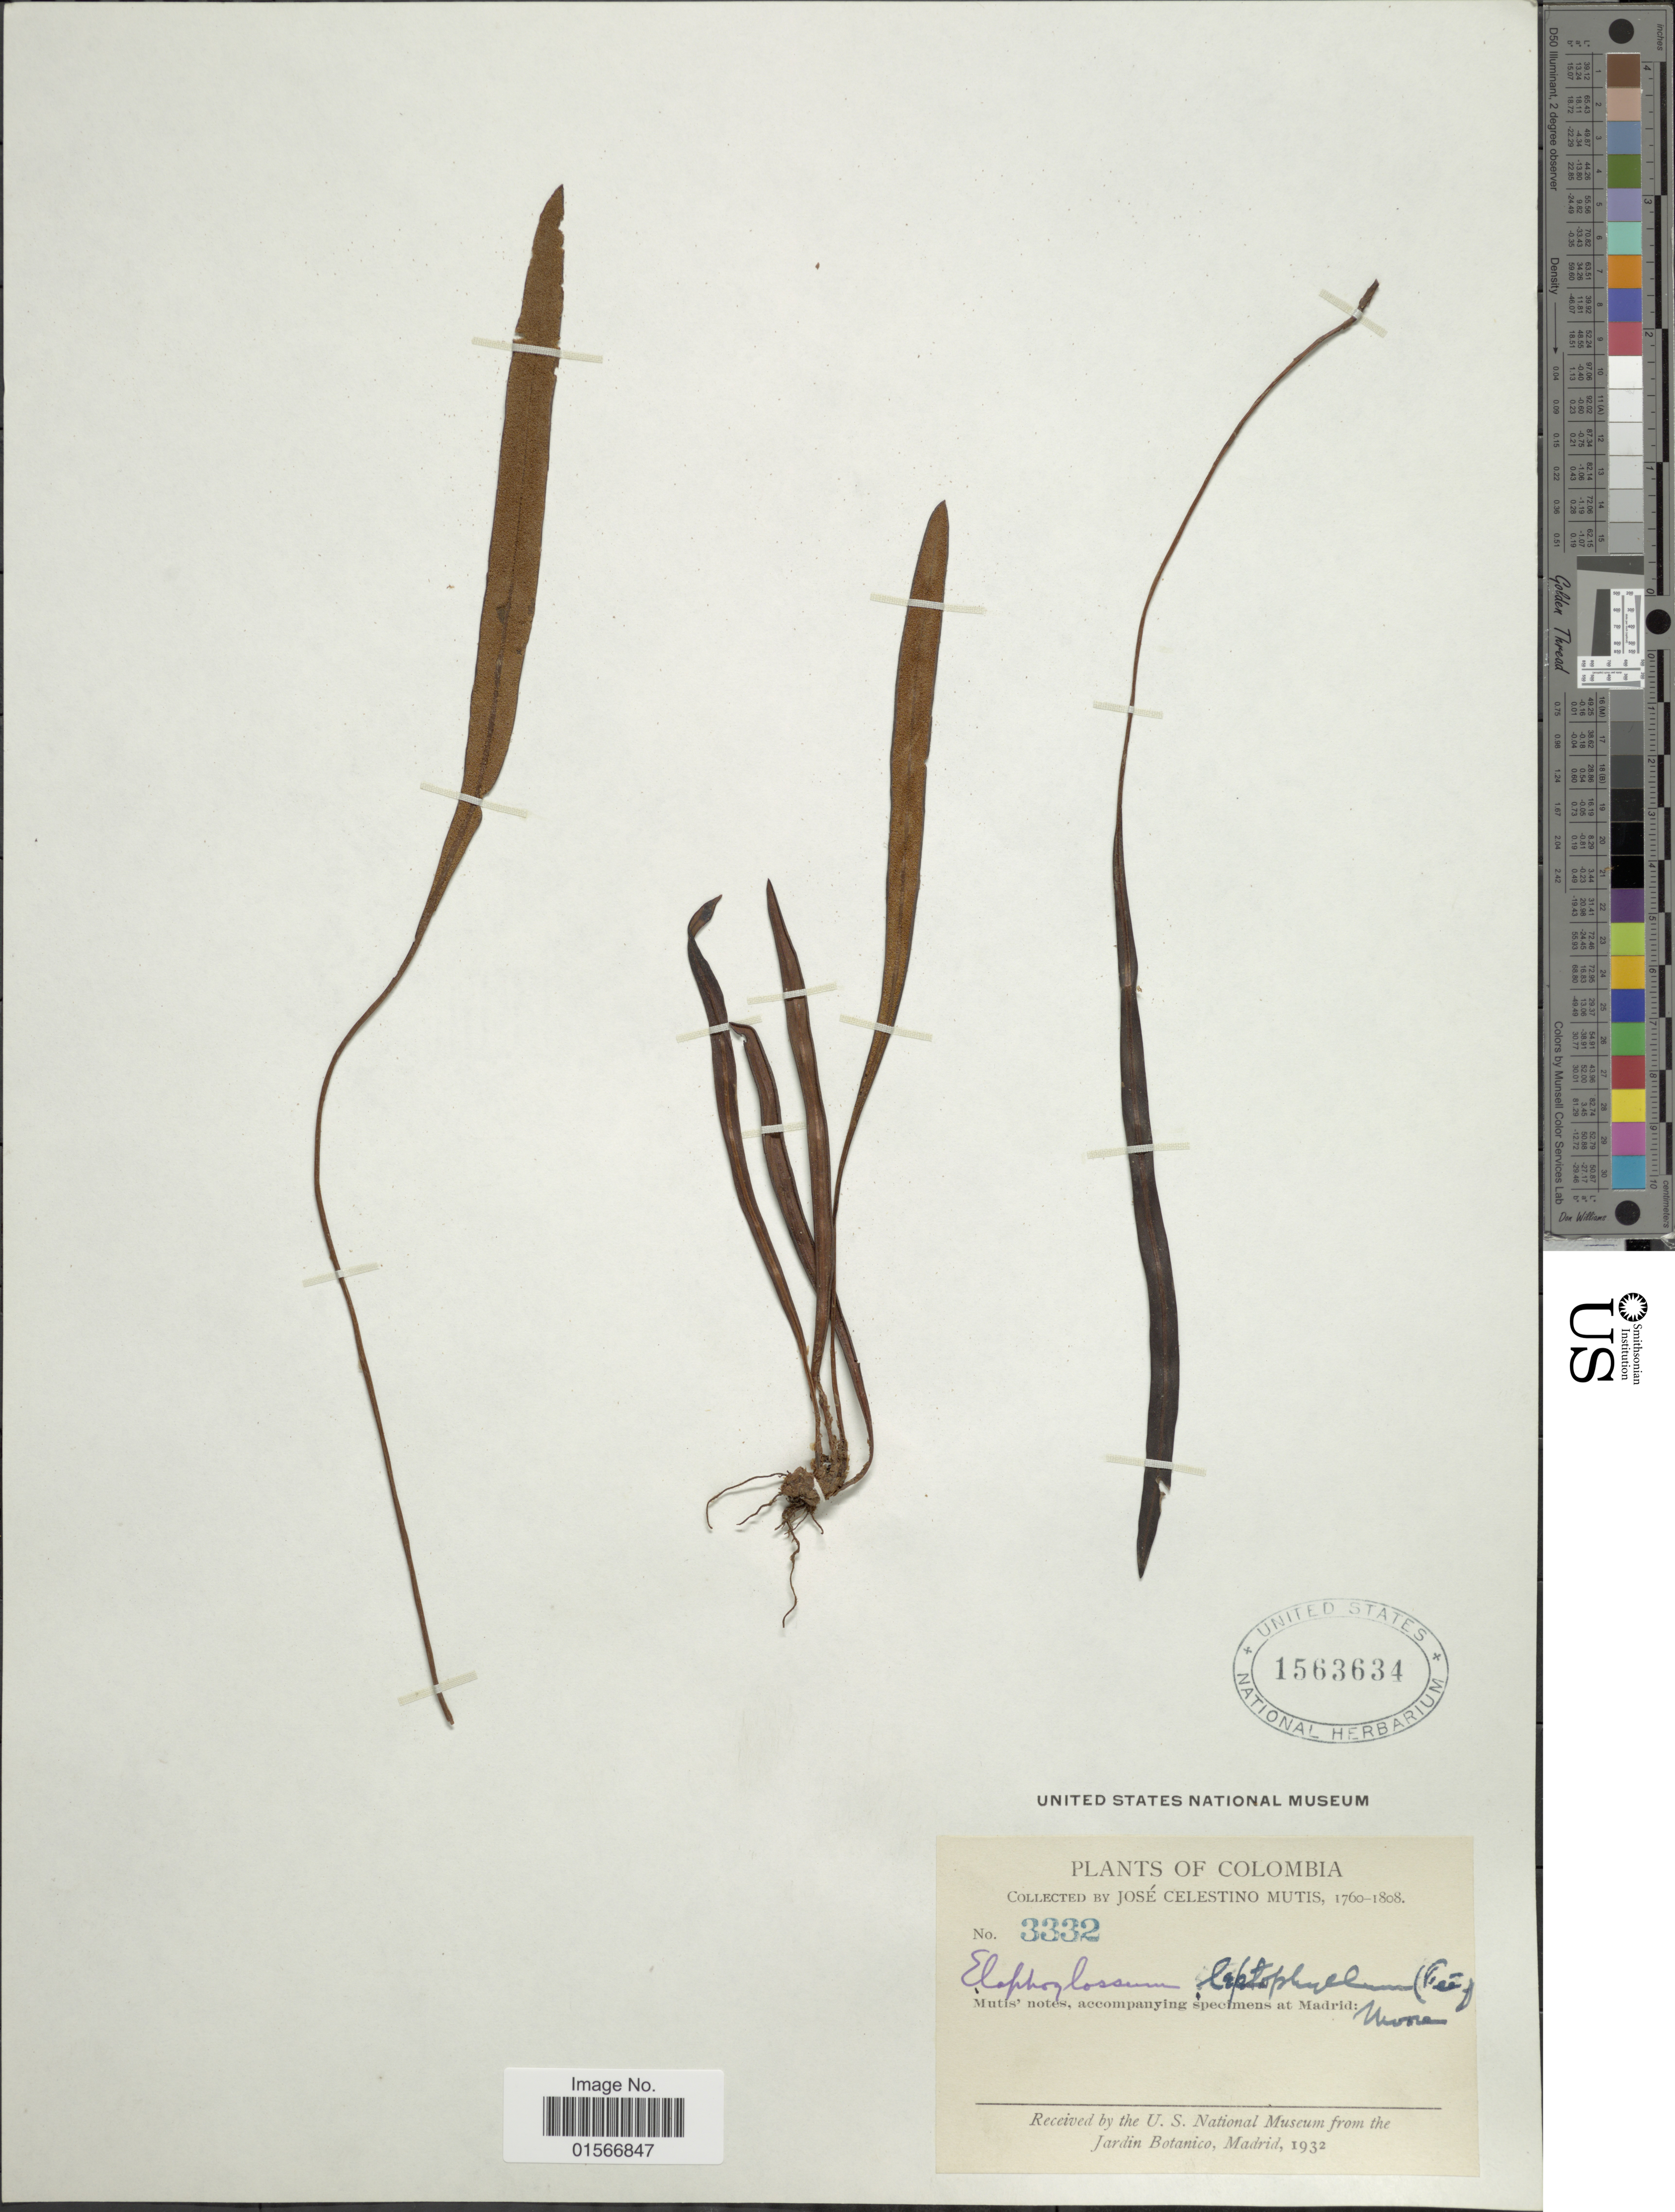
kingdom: Plantae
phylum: Tracheophyta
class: Polypodiopsida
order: Polypodiales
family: Dryopteridaceae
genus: Elaphoglossum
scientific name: Elaphoglossum leptophyllum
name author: (Fée) T. Moore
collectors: J. C. B. Mutis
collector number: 3332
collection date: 1760/1808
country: Colombia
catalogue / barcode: US 1563634